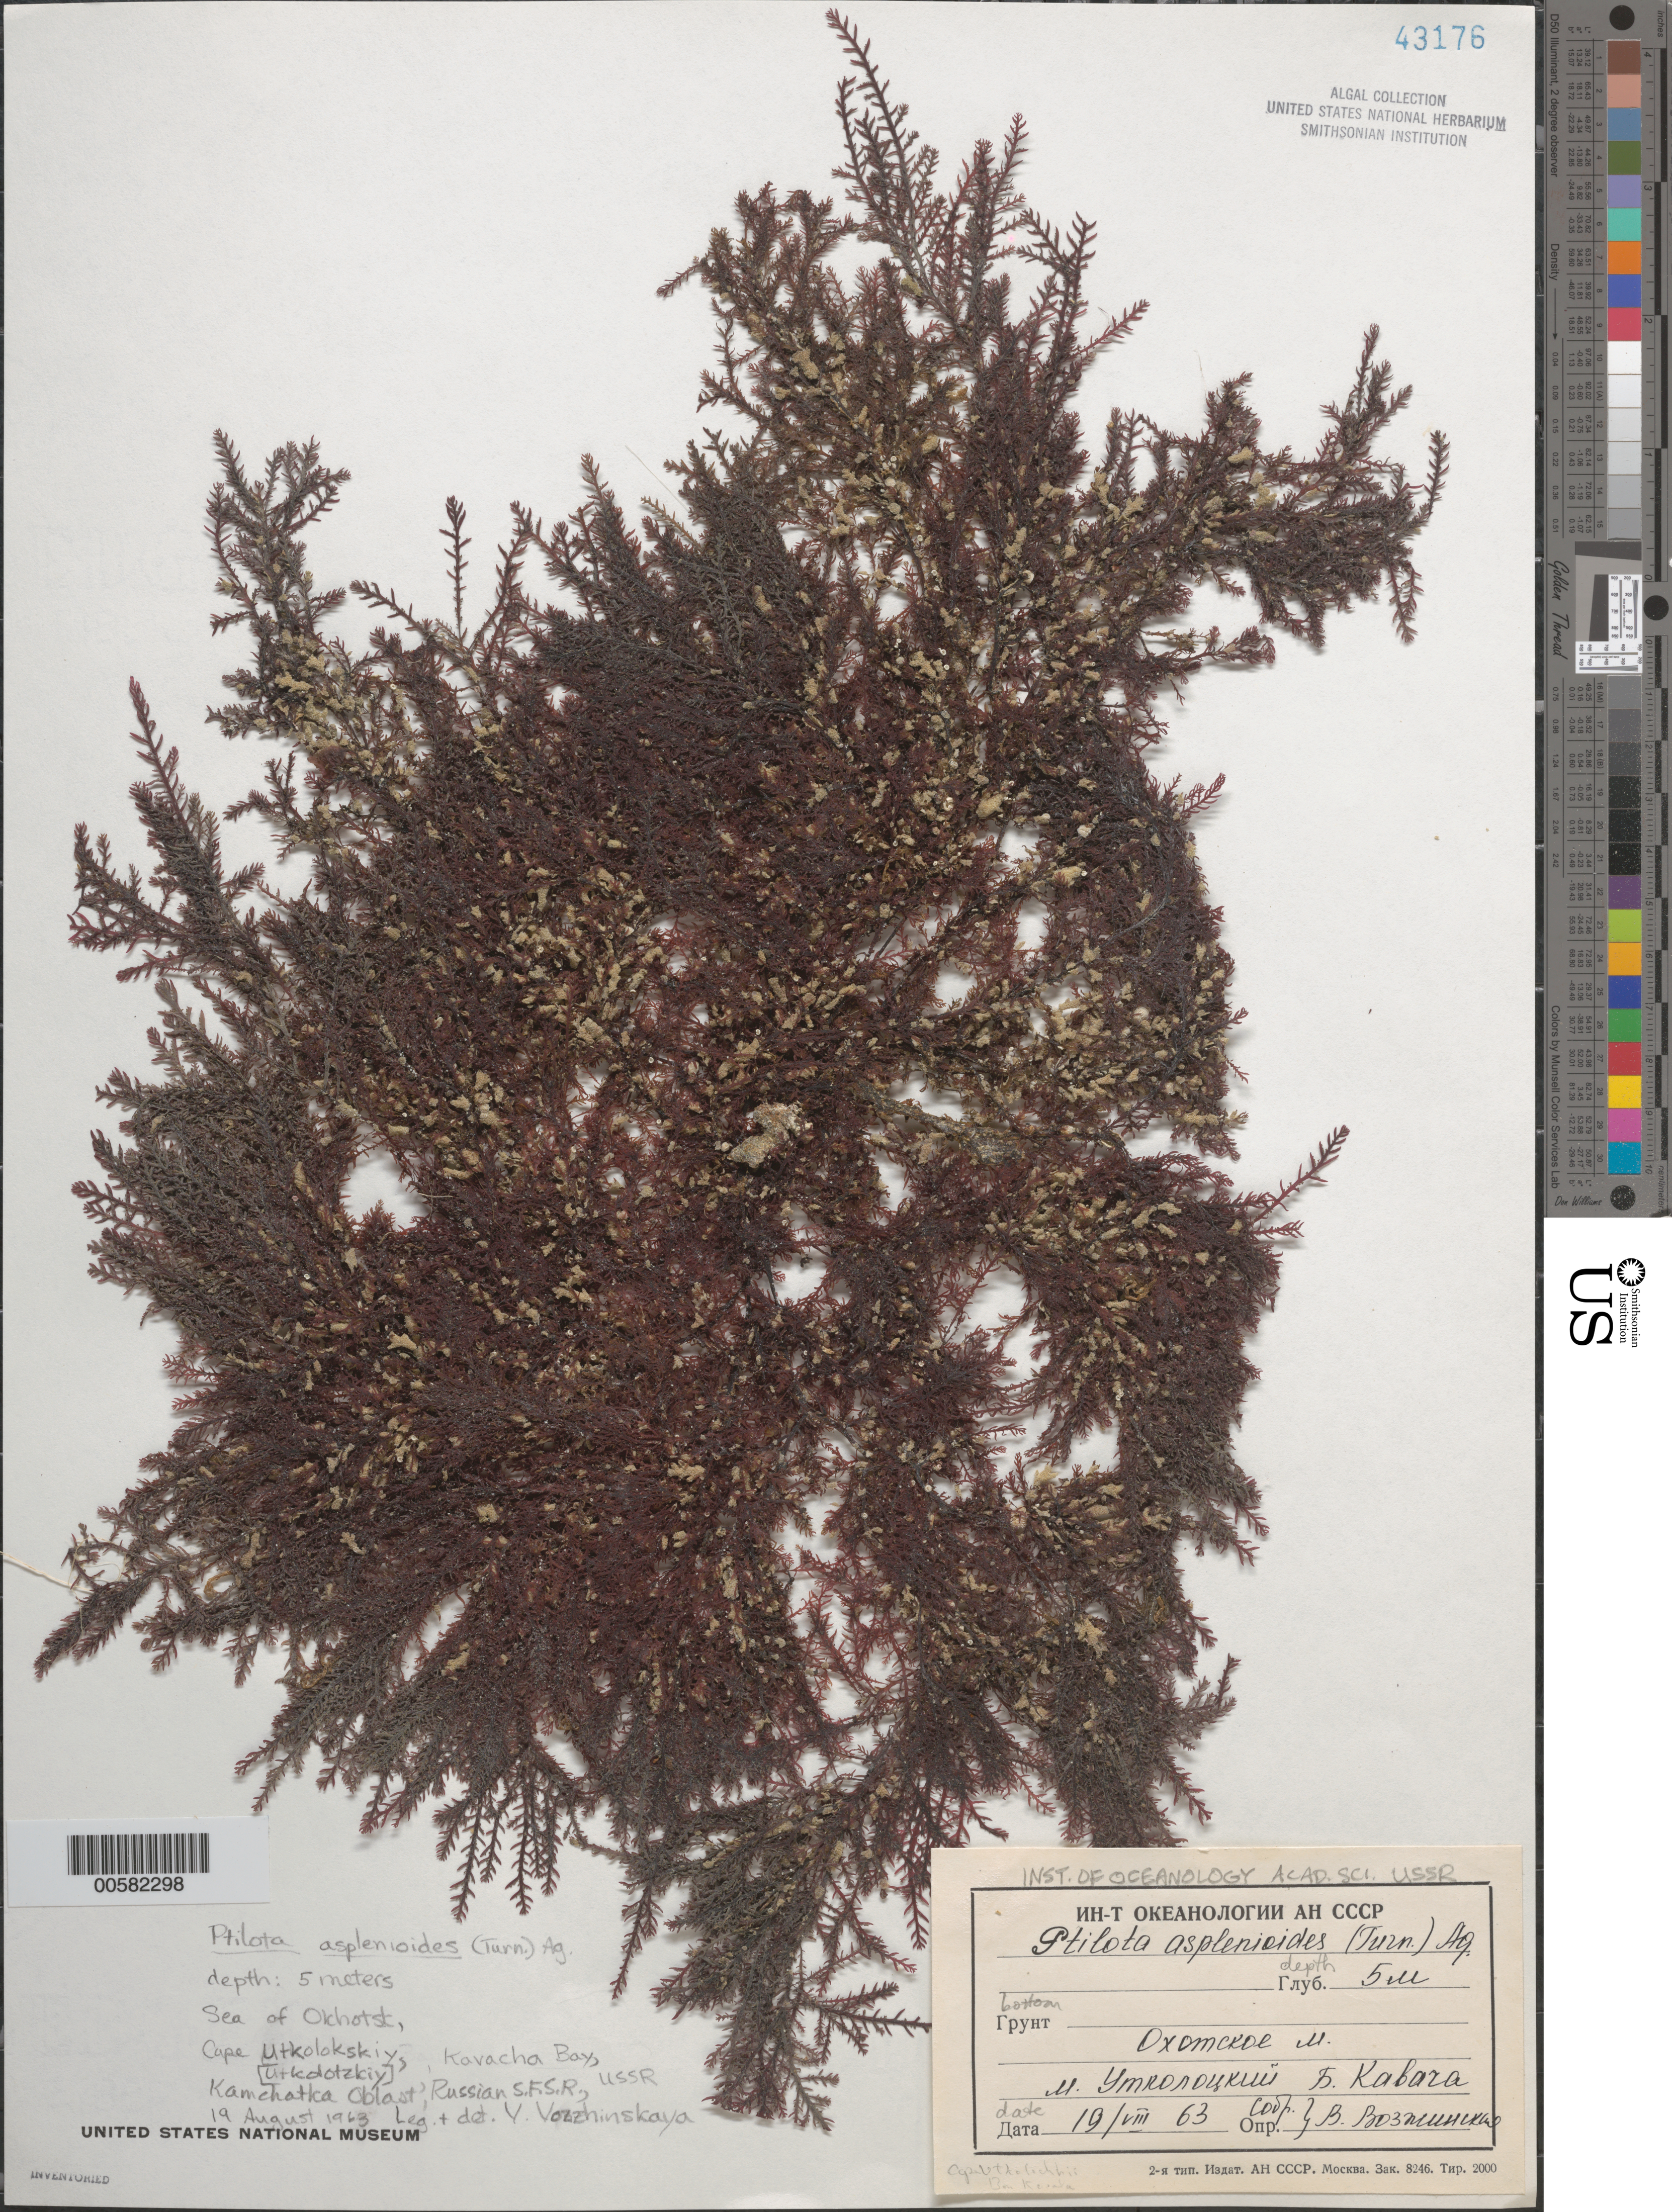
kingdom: Plantae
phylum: Rhodophyta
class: Florideophyceae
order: Ceramiales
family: Wrangeliaceae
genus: Ptilota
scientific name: Ptilota asplenioides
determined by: Vozzhinskaya, V.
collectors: V. Vozzhinskaya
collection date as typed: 19 Aug 1963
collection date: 1963-08-19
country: Russian Federation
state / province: Kamchatka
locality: Sea of Okhotsk, Cape Utkolokskiy, Kavacha Bay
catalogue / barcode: US 43176